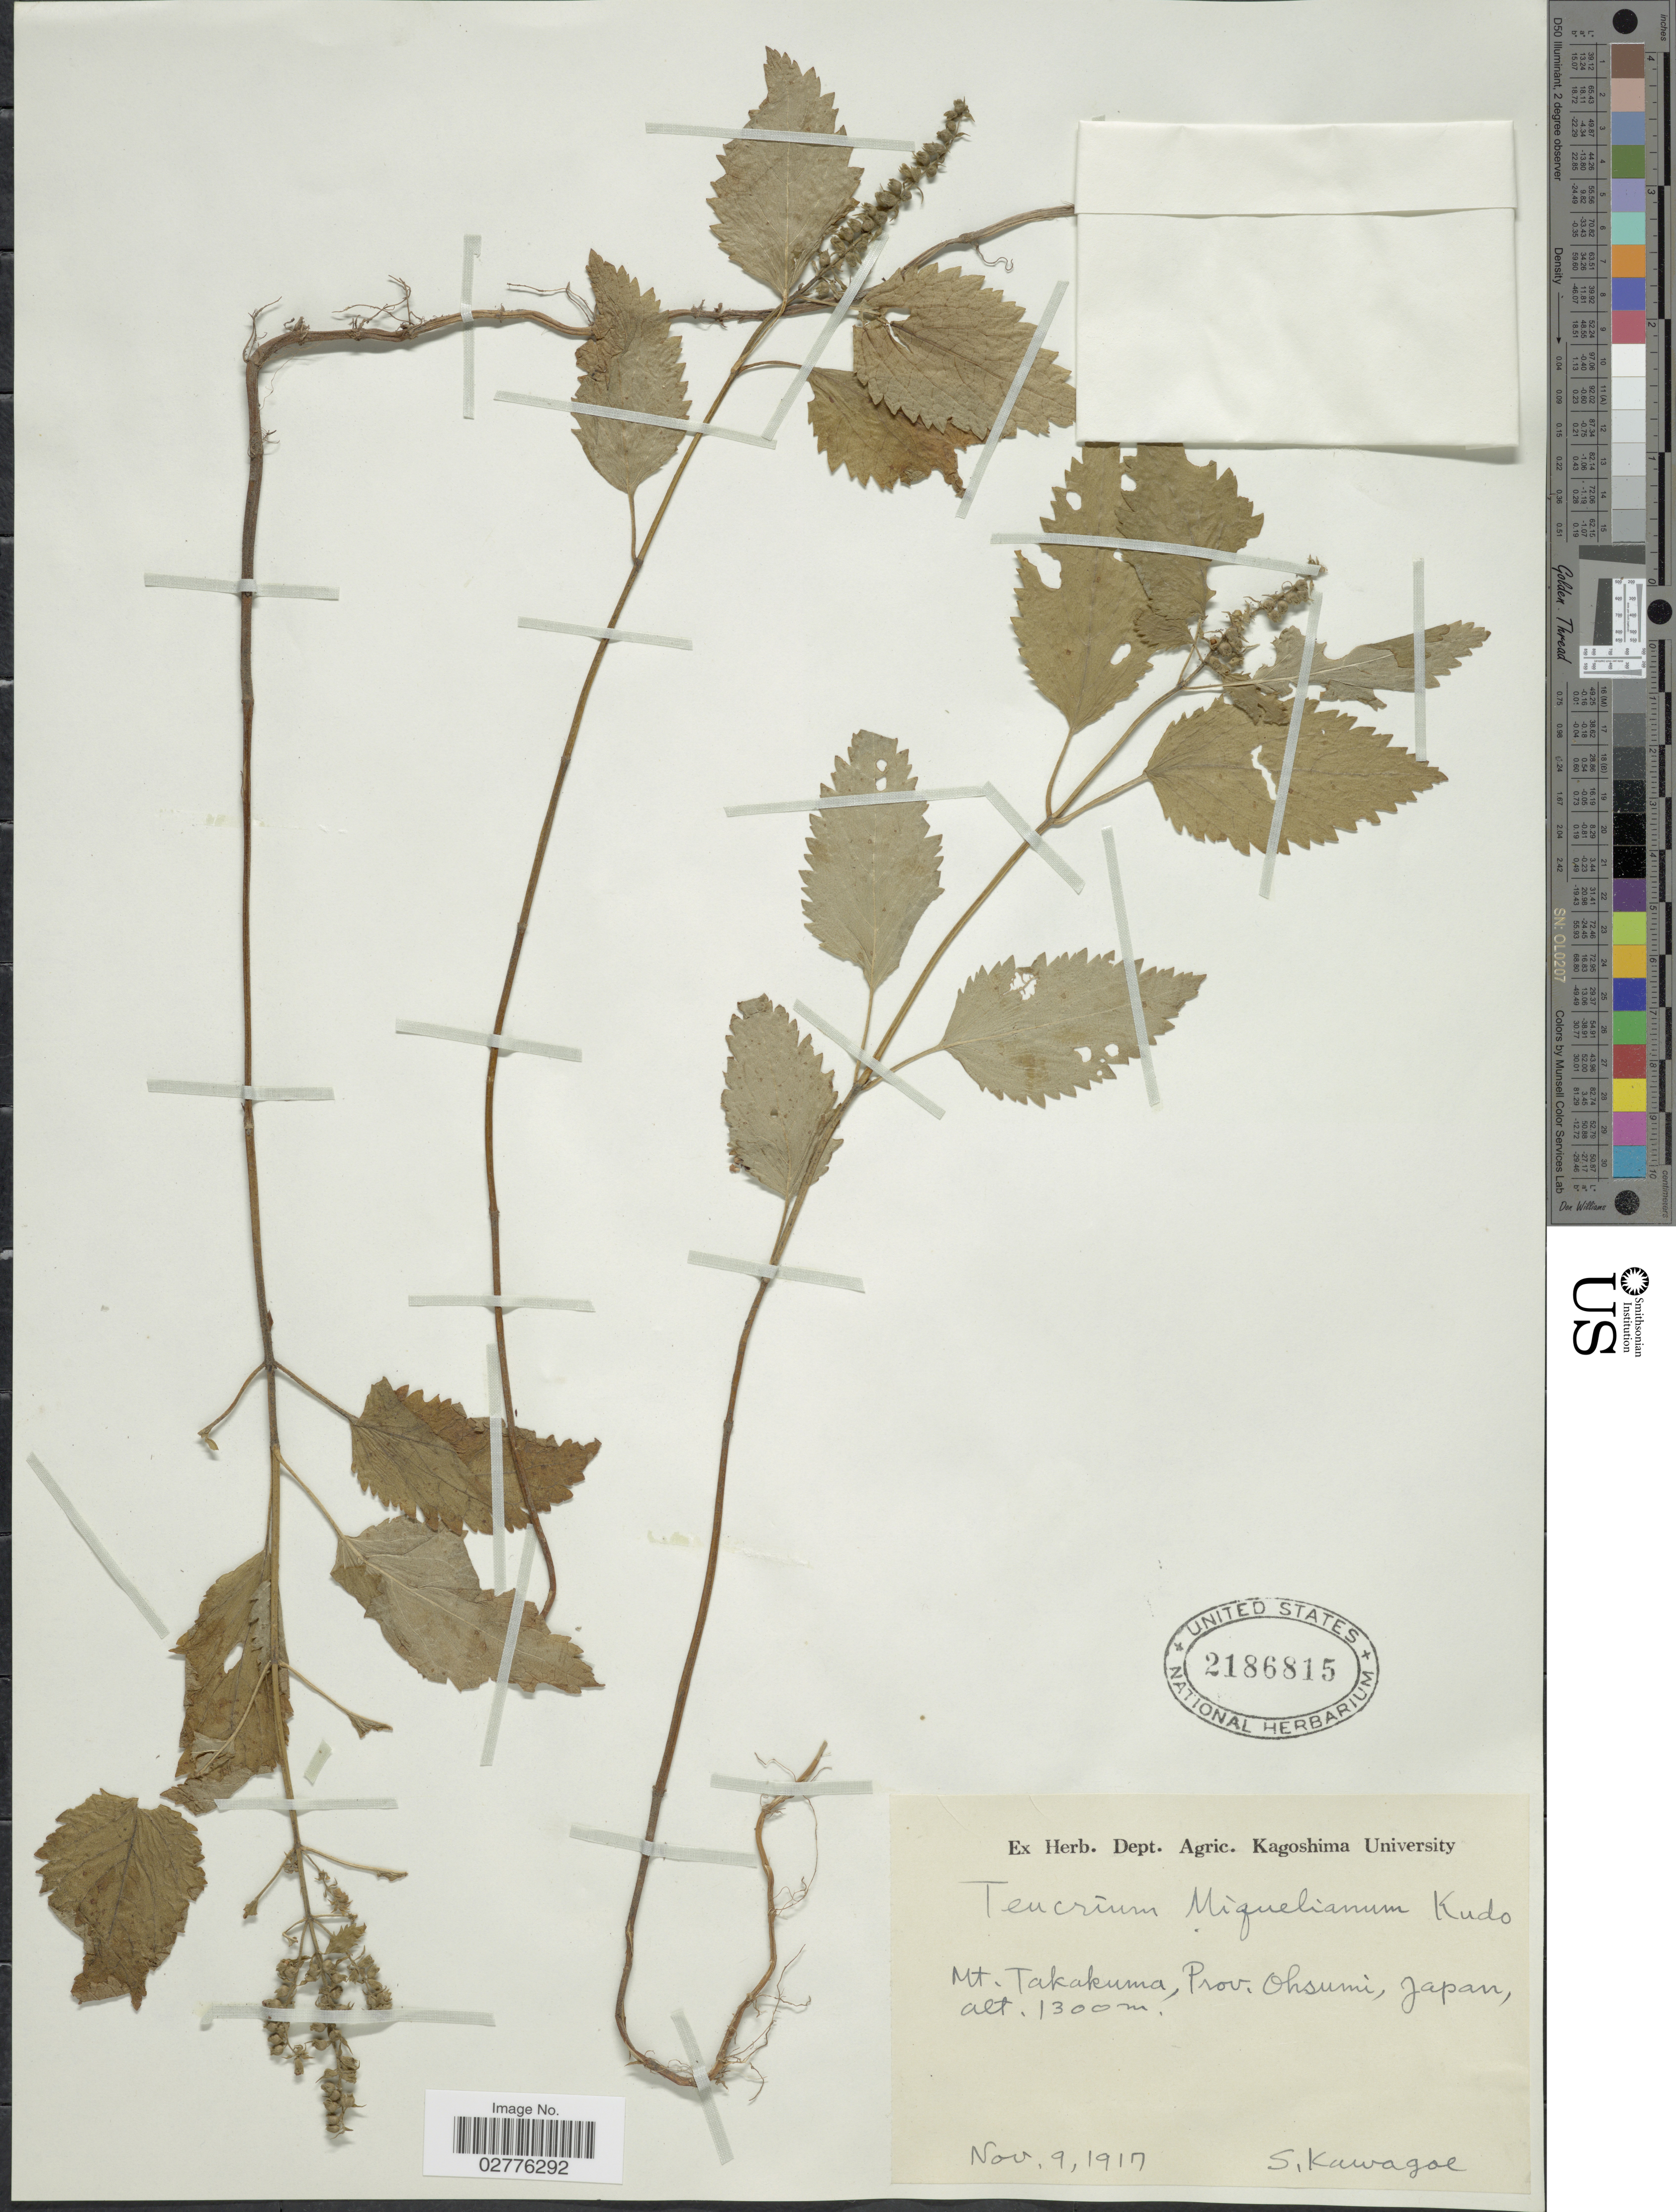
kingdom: Plantae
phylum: Tracheophyta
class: Magnoliopsida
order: Lamiales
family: Lamiaceae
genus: Teucrium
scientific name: Teucrium viscidum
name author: Blume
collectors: S. Kawagoe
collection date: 1917-11-09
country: Japan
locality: Mt. Takakuma, Prov. Ohsumi.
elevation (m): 1300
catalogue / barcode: US 2186815